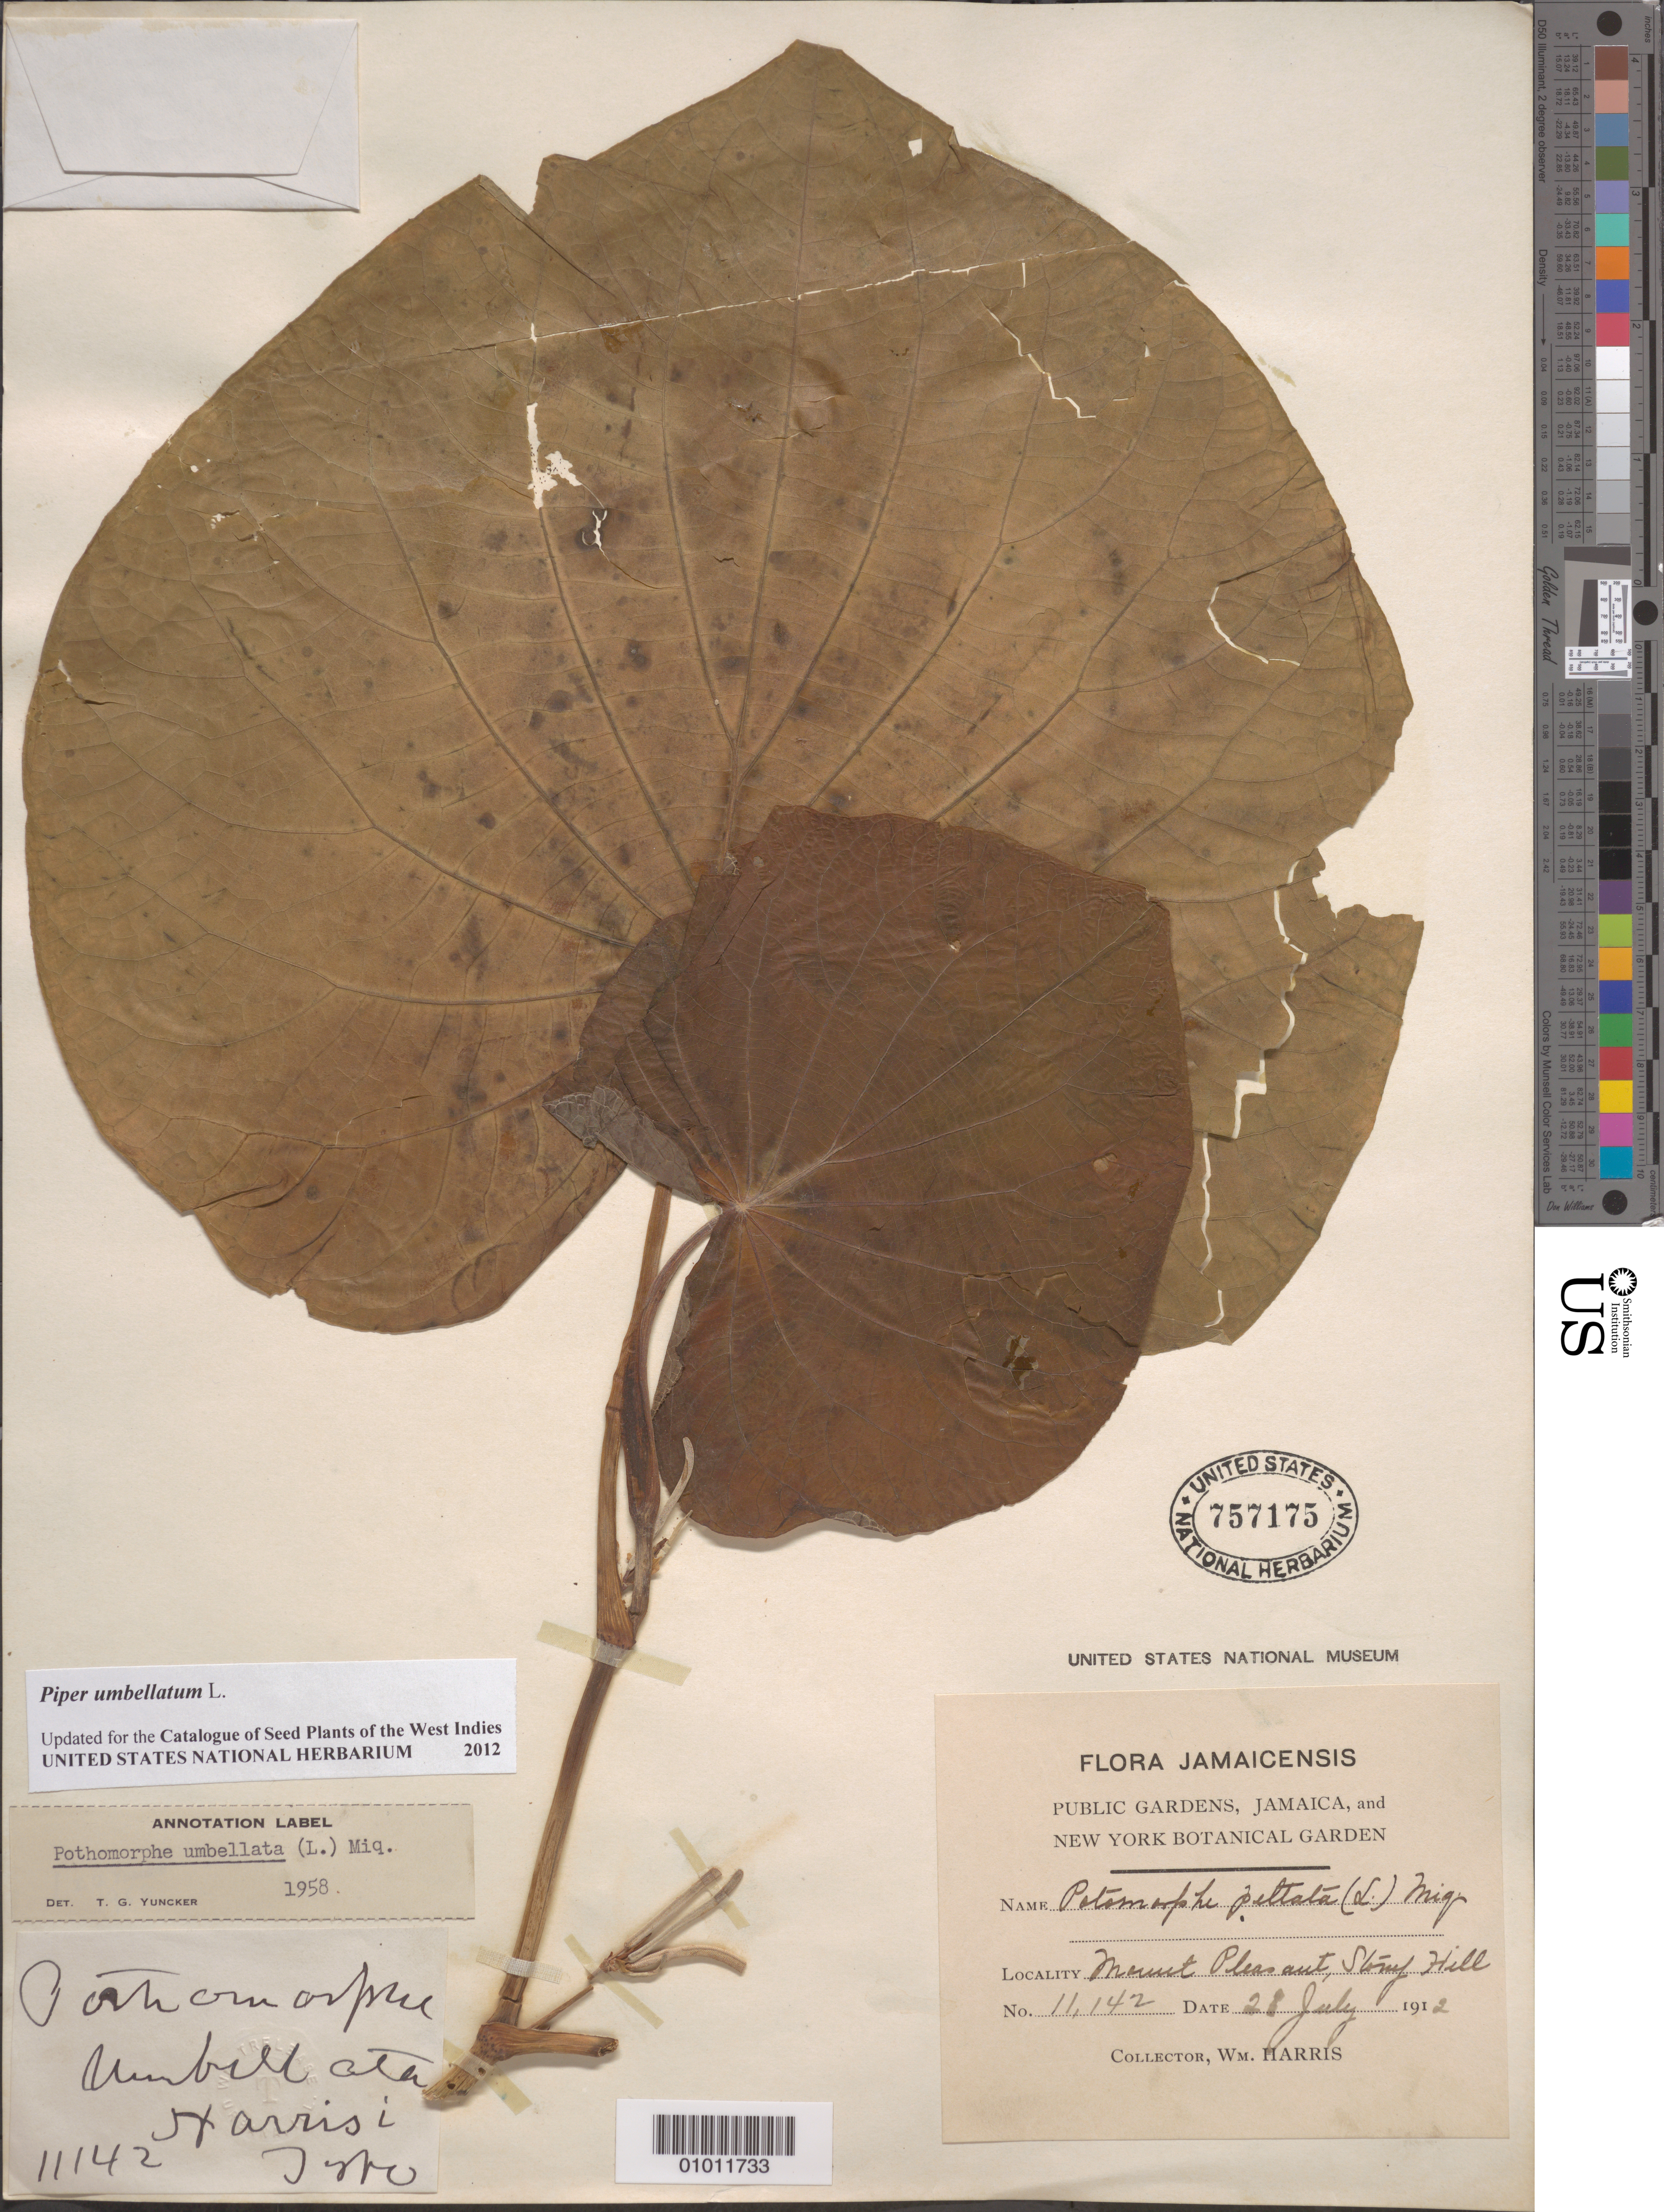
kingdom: Plantae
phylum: Tracheophyta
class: Magnoliopsida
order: Piperales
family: Piperaceae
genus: Piper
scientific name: Piper umbellatum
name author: L.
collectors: W. Harris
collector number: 11,142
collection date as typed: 28 Jul 1912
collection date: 1912-07-28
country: Jamaica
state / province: Saint Catherine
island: Jamaica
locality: Mount Pleasant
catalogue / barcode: US 757175